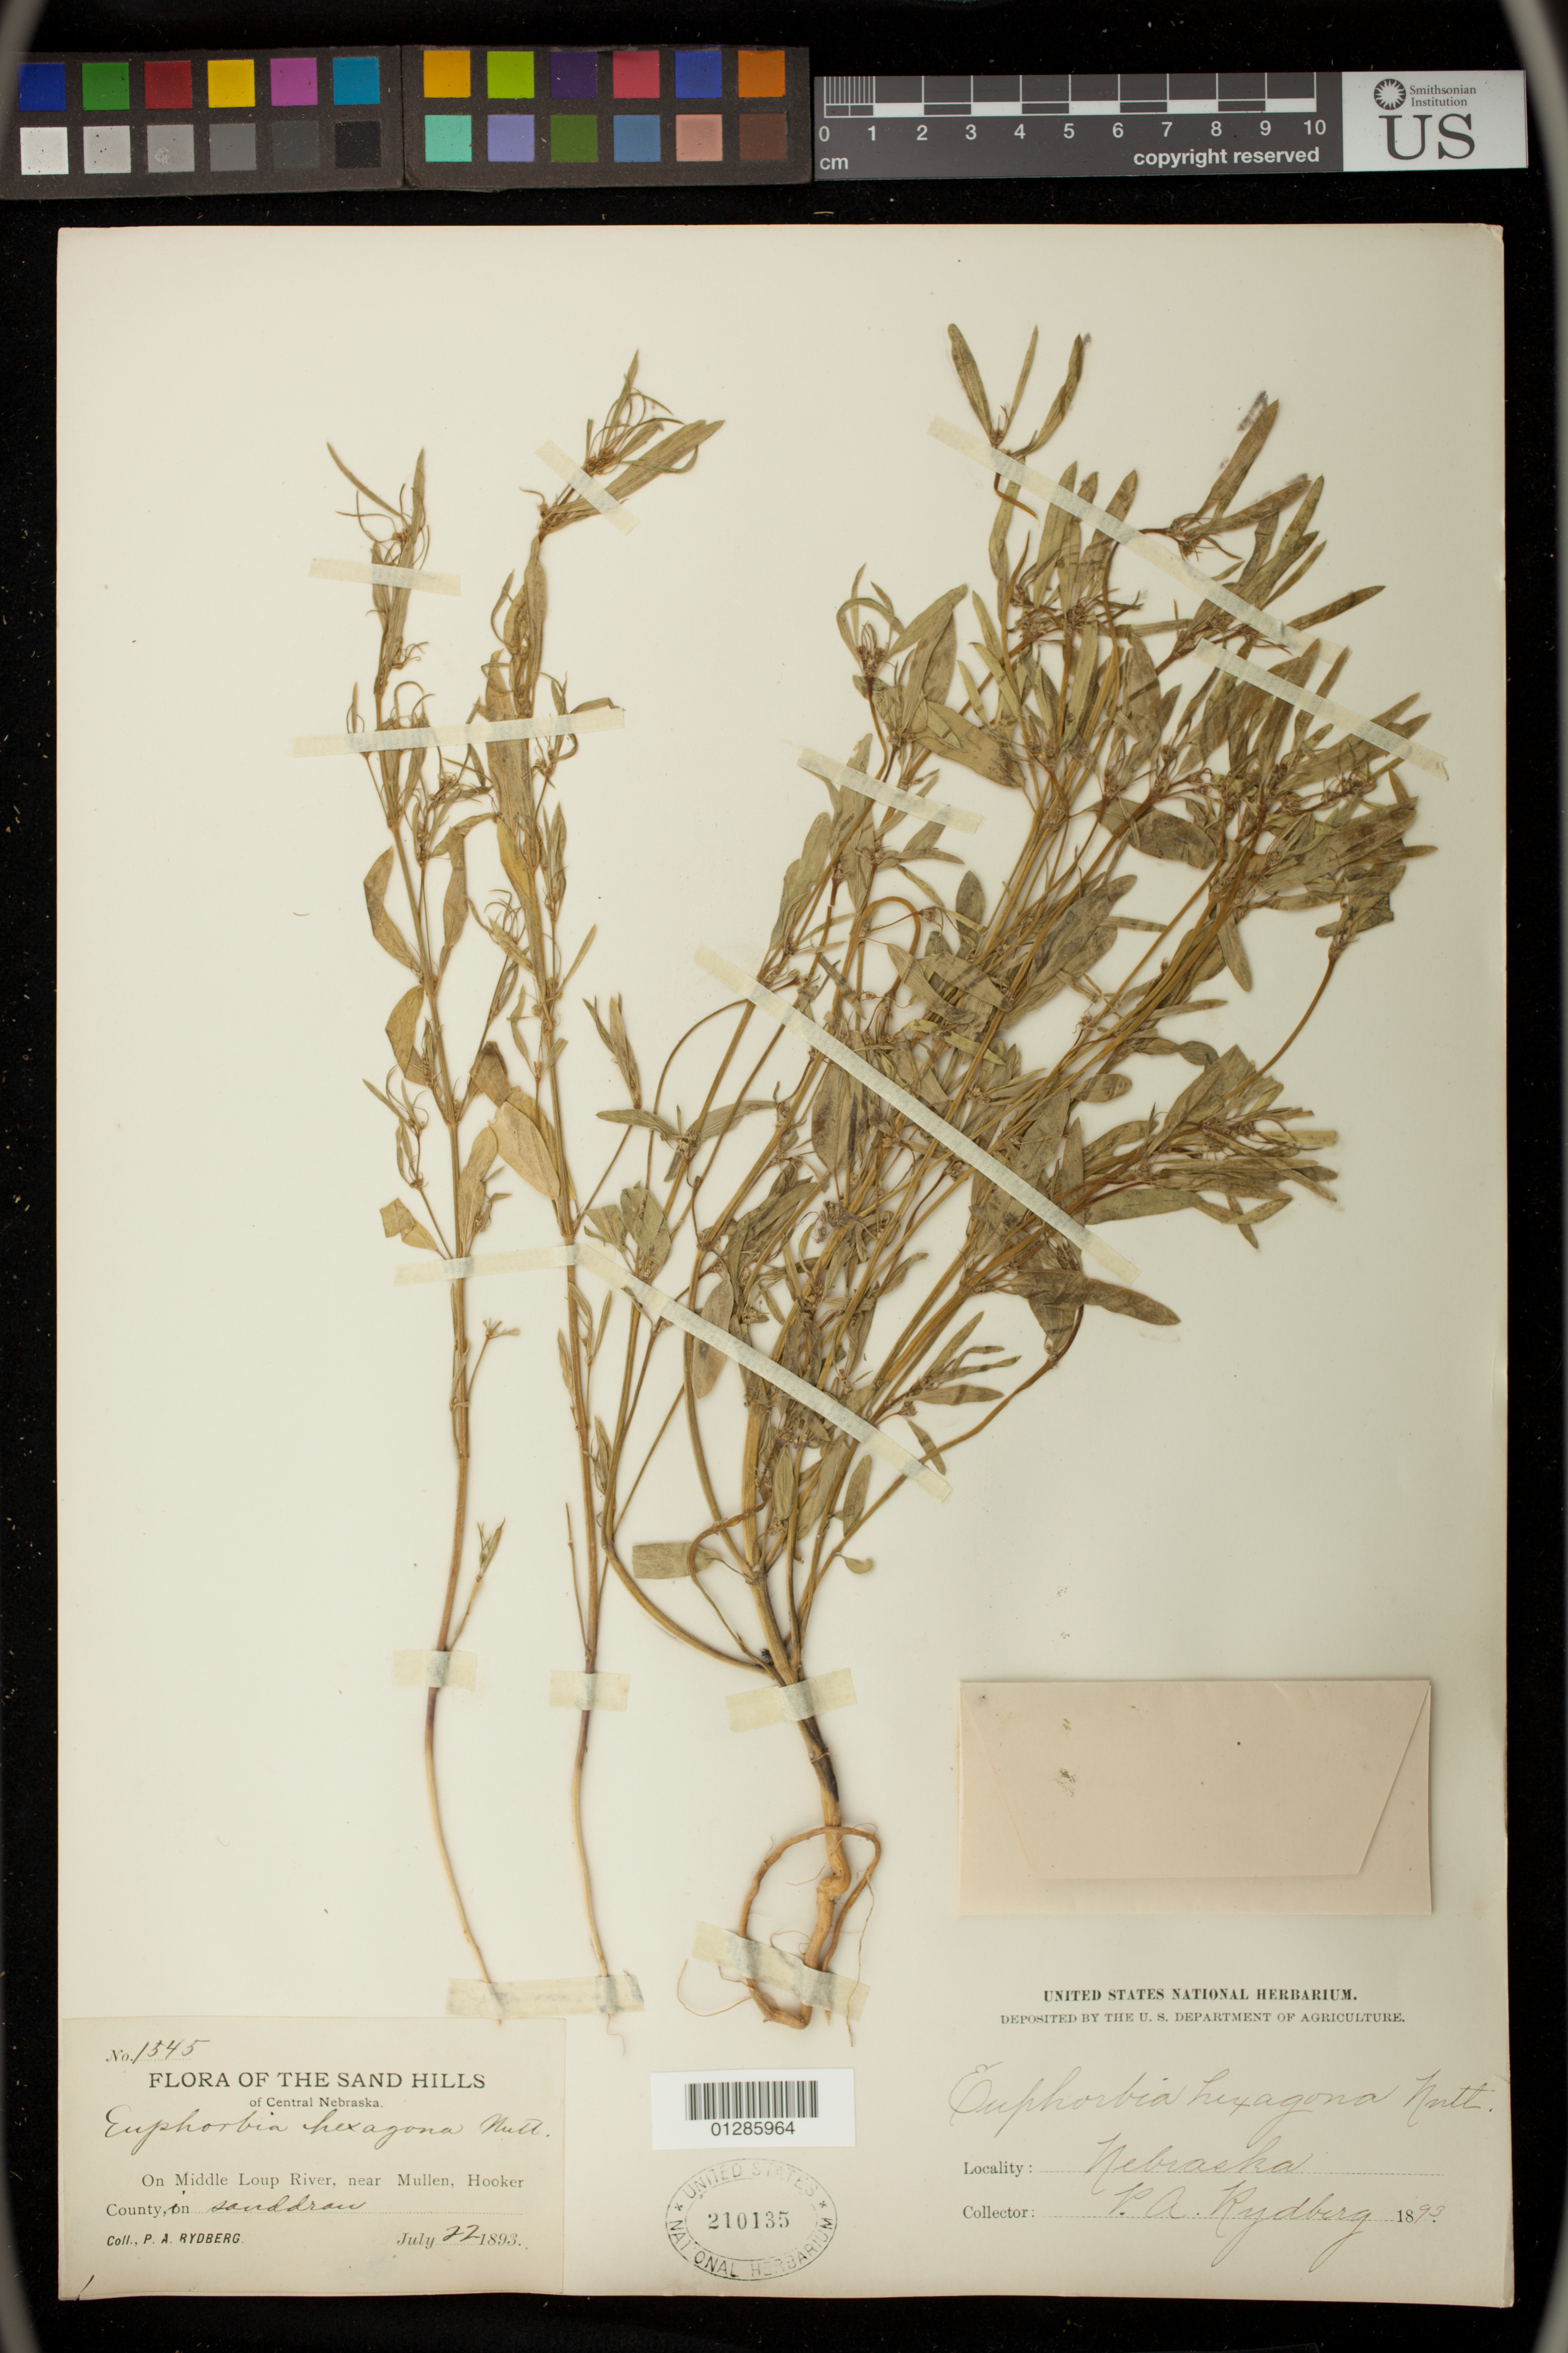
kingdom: Plantae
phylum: Tracheophyta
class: Magnoliopsida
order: Malpighiales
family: Euphorbiaceae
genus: Euphorbia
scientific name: Euphorbia hexagona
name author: Nutt. ex Spreng.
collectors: P. A. Rydberg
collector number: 1545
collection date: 1893-07-22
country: United States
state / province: Nebraska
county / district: Hooker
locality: On Middle Loup River, near Mullen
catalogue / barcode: US 210135